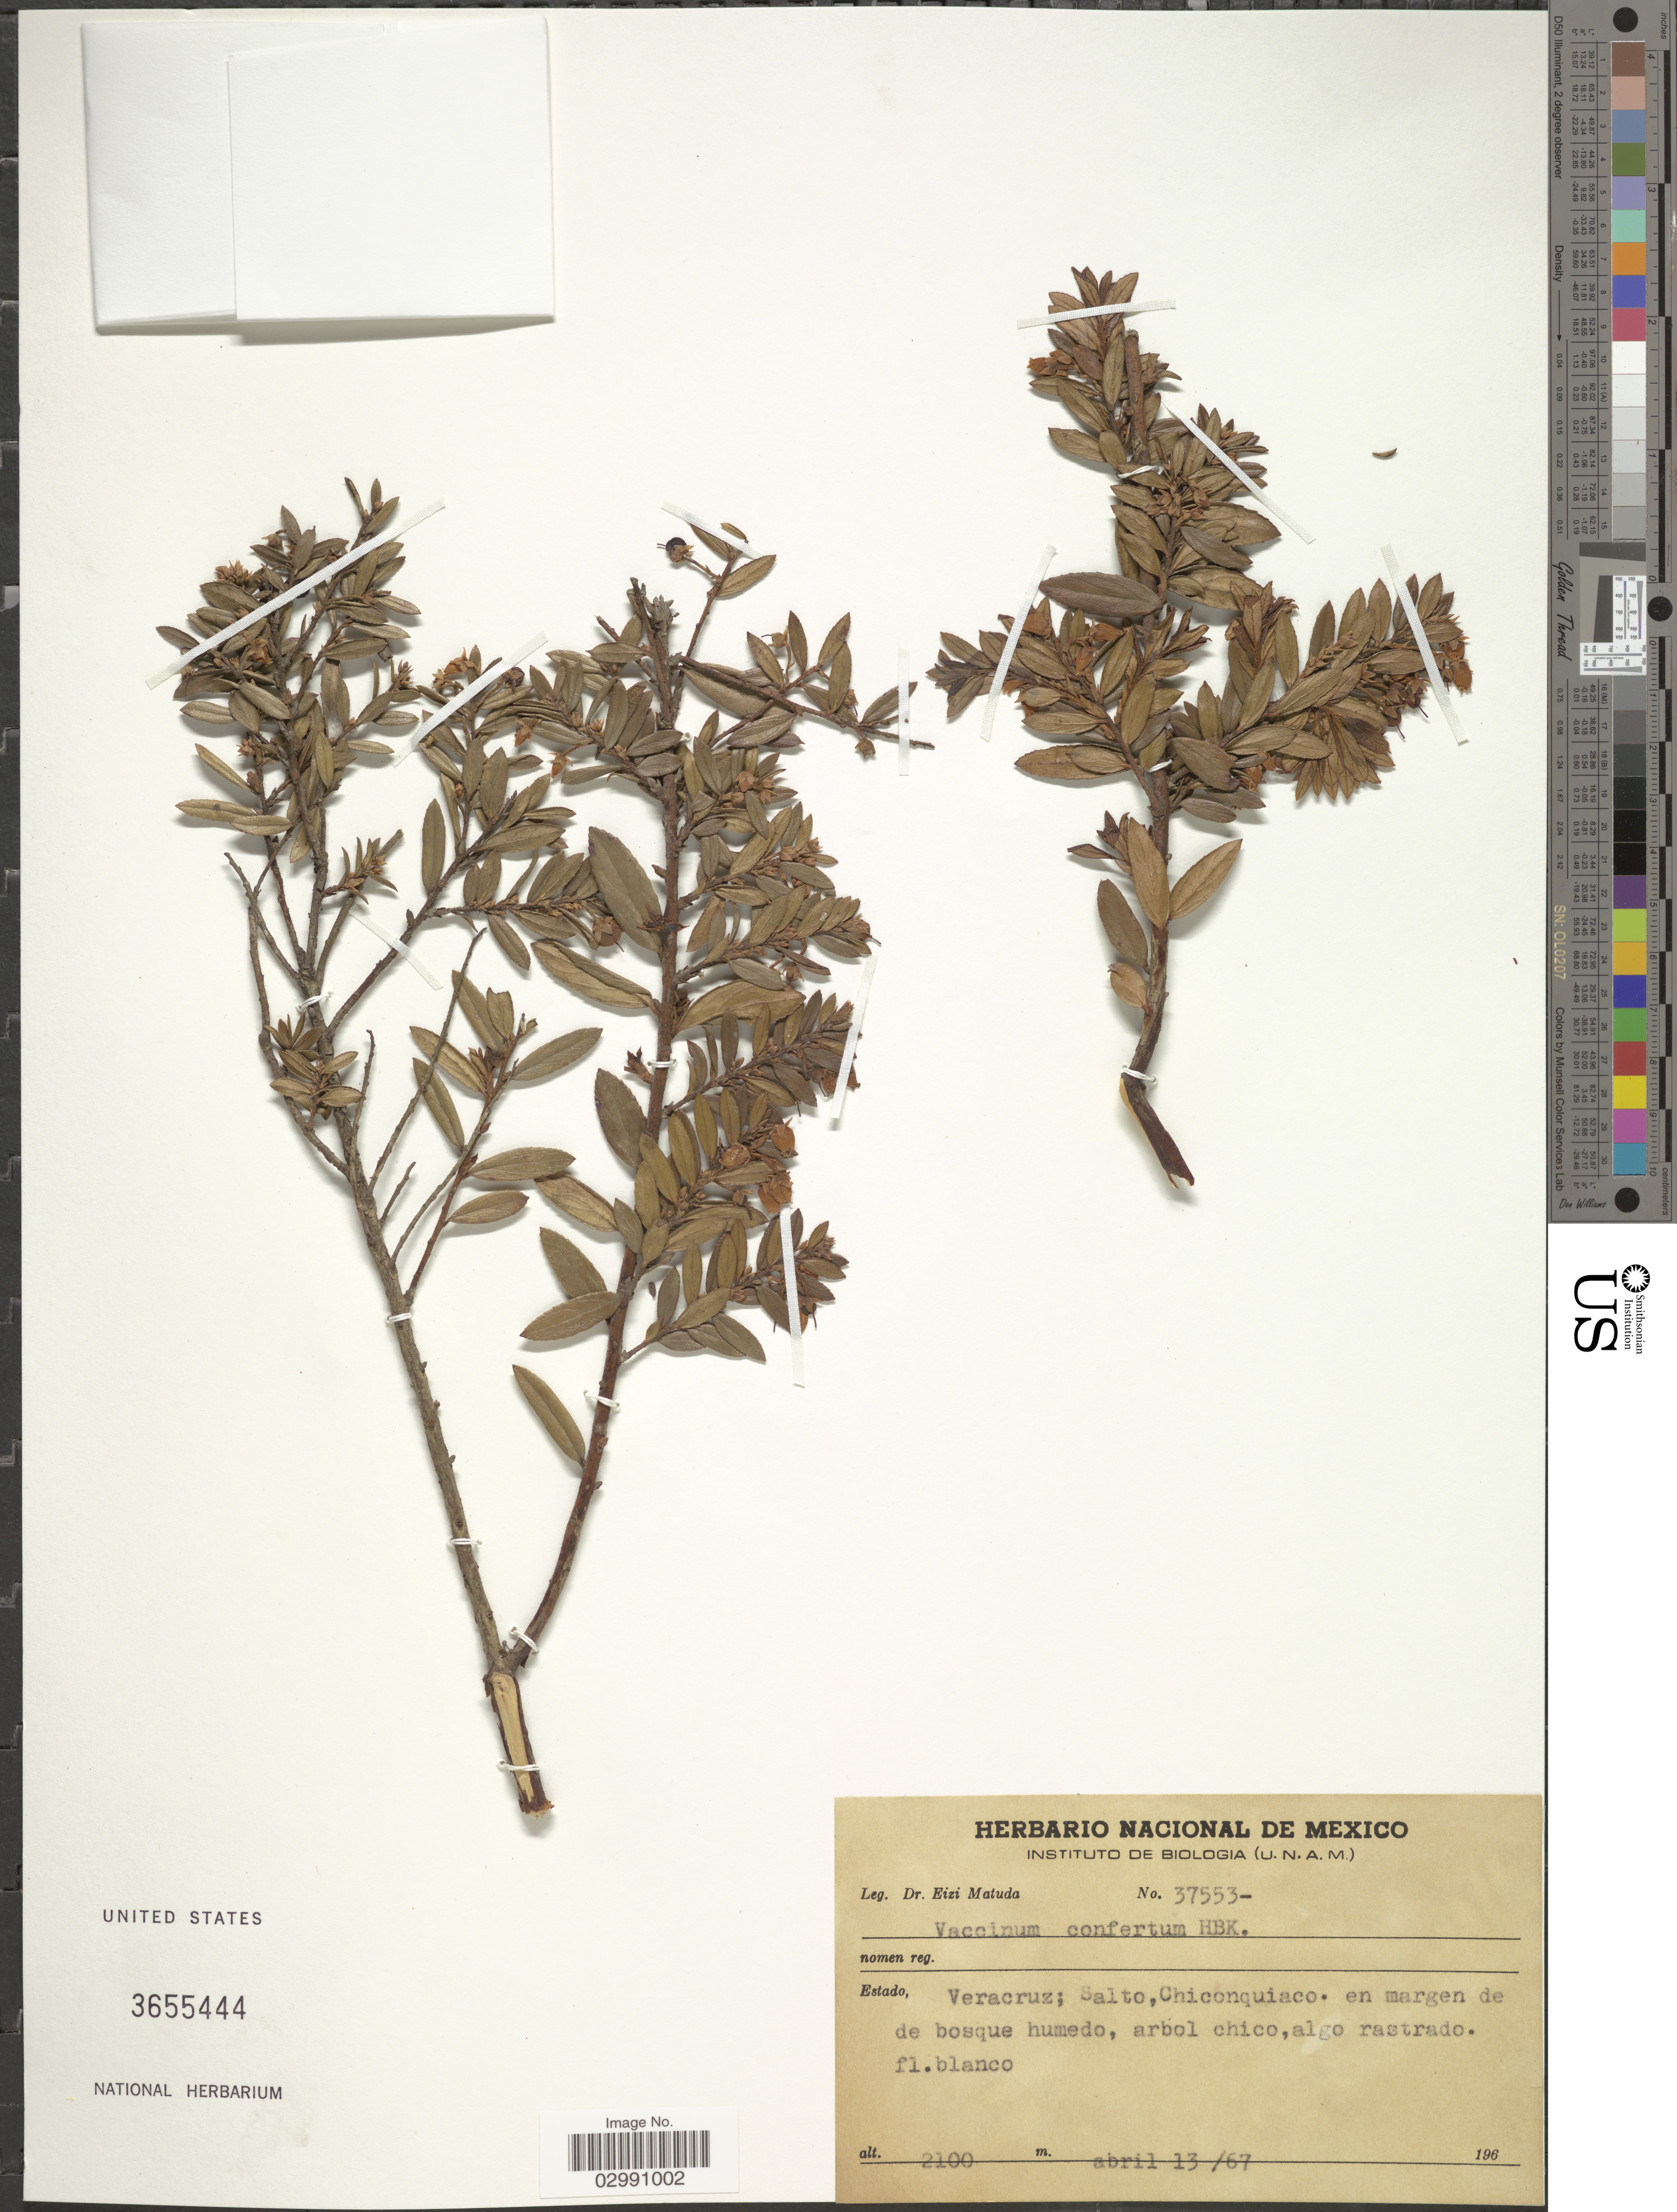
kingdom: Plantae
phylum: Tracheophyta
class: Magnoliopsida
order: Ericales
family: Ericaceae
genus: Vaccinium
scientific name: Vaccinium confertum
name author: Kunth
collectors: E. Matuda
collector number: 37553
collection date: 1967-04-13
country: Mexico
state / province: Veracruz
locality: Estado, Veracruz; Salto, Chiconquiaco.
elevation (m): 2100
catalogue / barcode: US 3655444